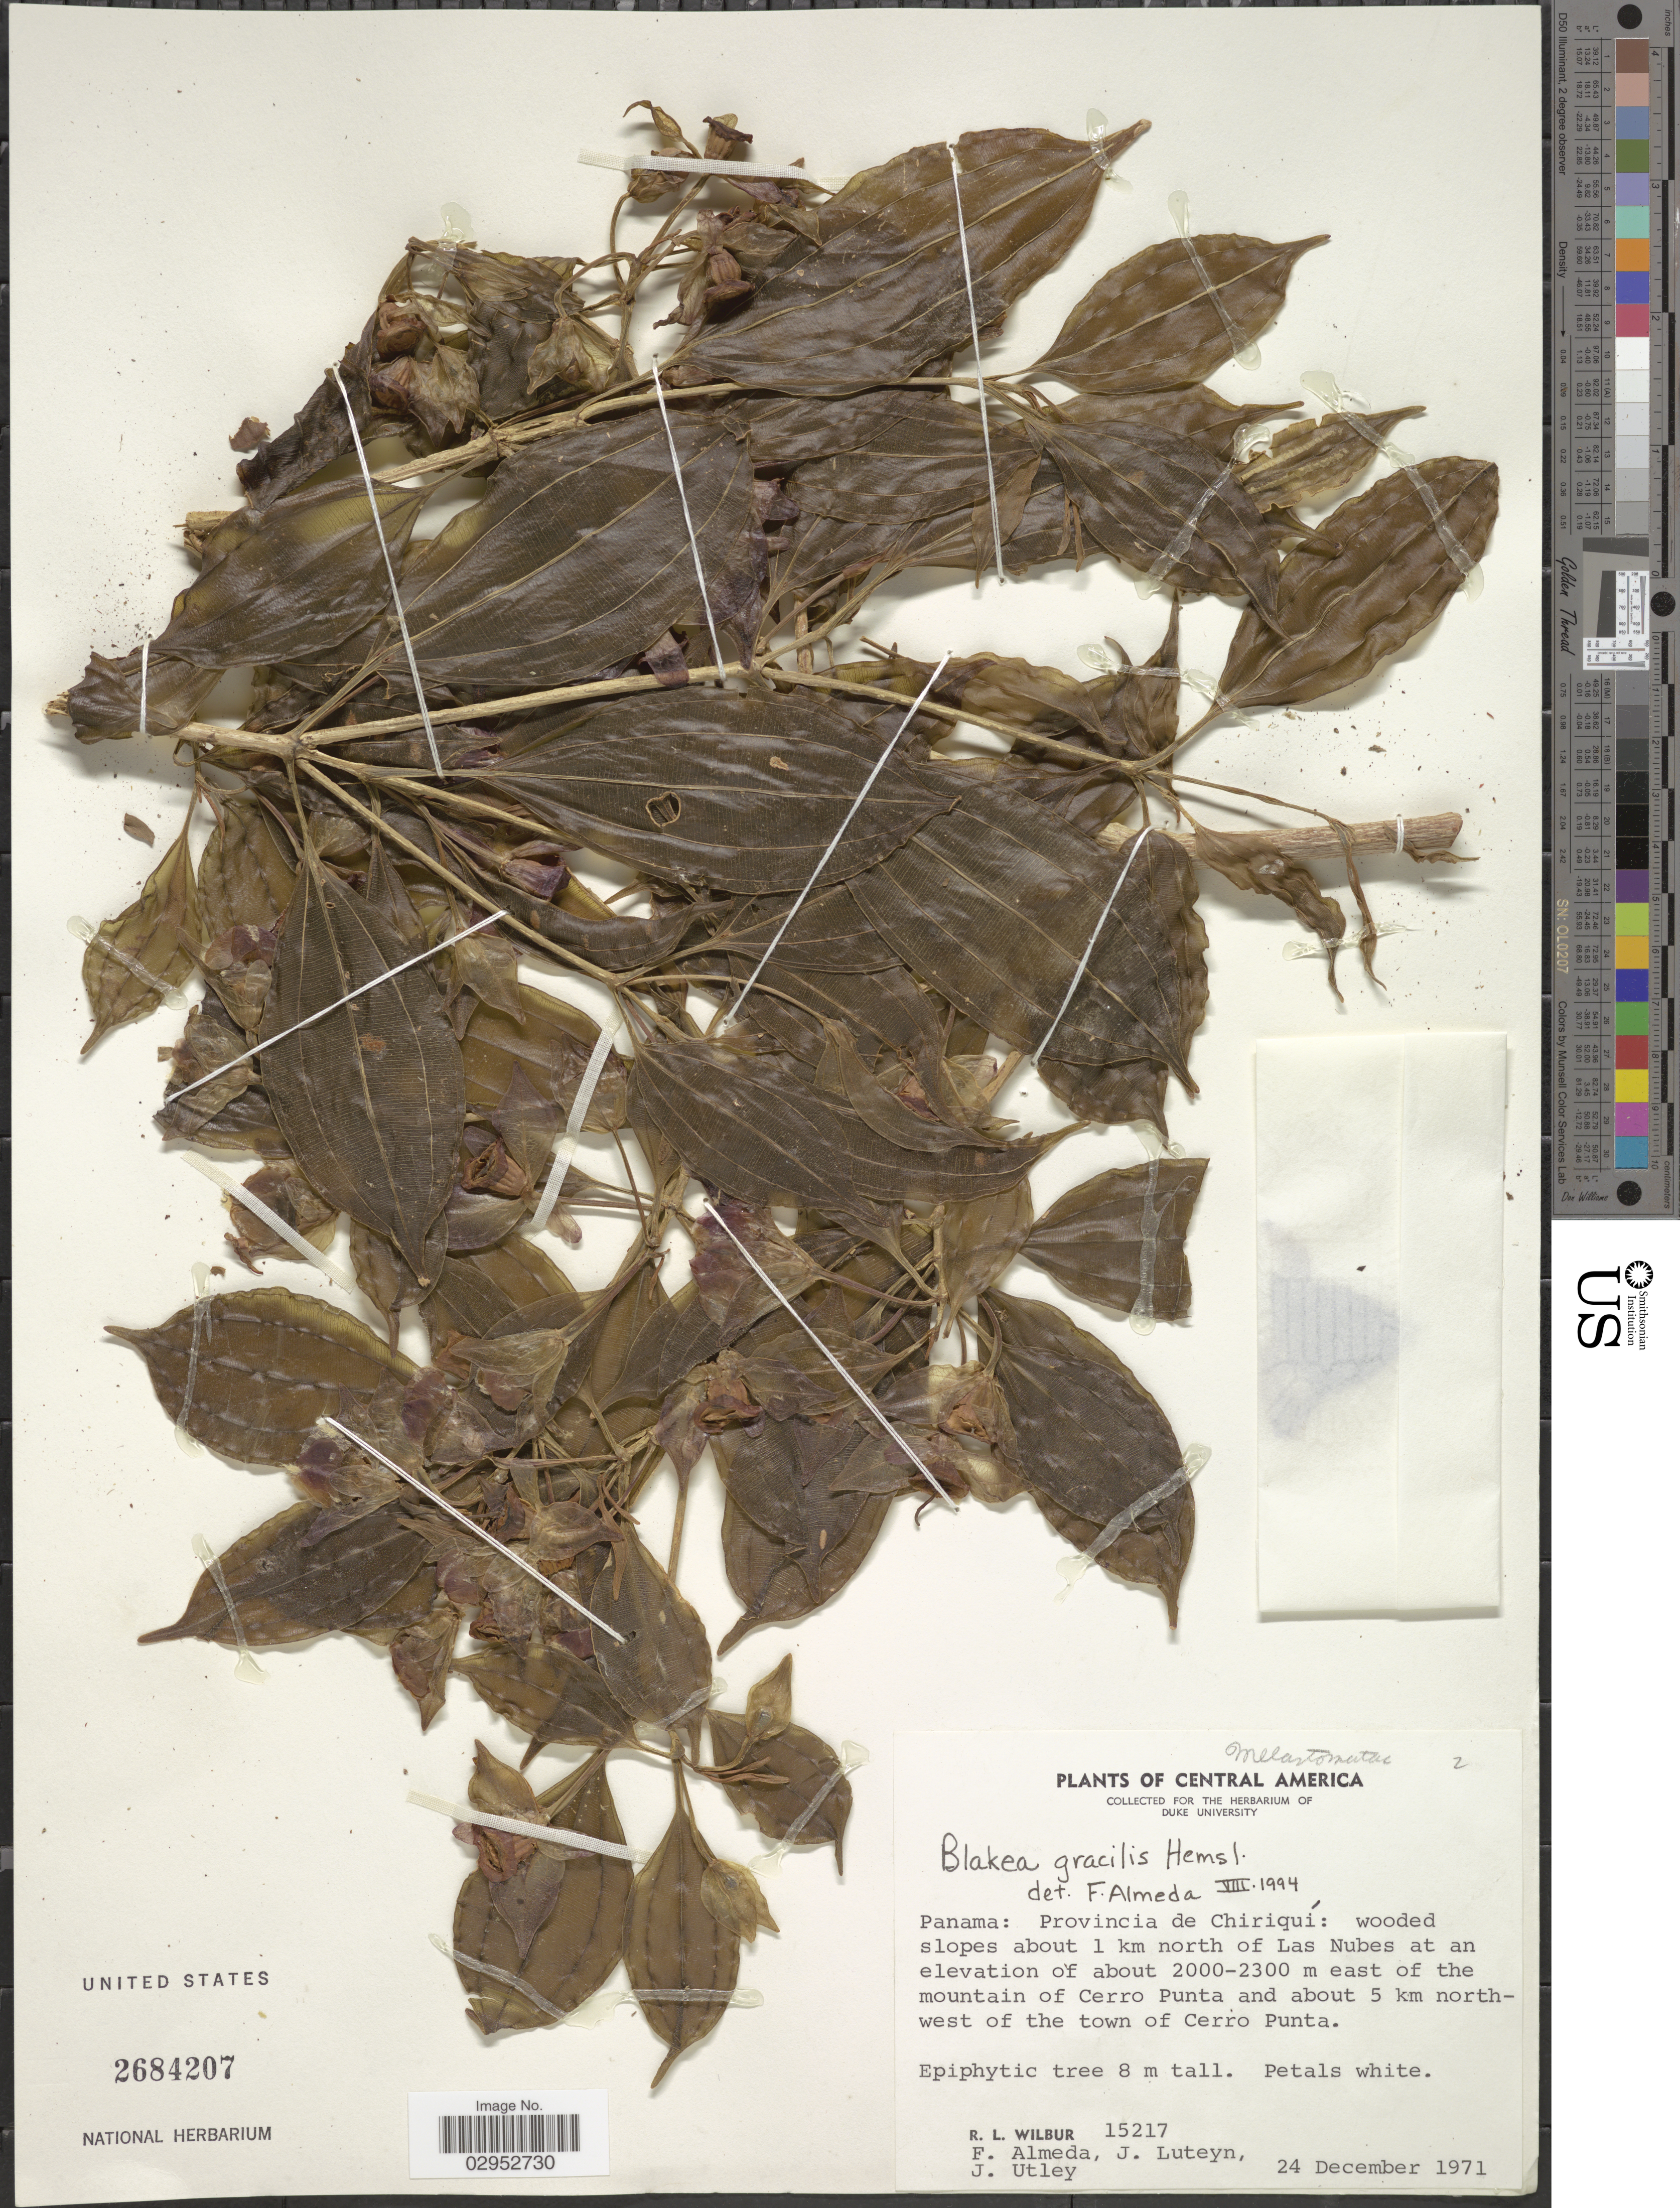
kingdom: Plantae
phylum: Tracheophyta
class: Magnoliopsida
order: Myrtales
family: Melastomataceae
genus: Blakea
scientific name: Blakea gracilis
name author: Hemsl.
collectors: R. L. Wilbur, F. Almeda, J. L. Luteyn & J. Utley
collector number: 15217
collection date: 1971-12-24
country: Panama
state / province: Chiriqui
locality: Provincia de Chiriquí: wooded slopes about 1 km north of Las Nubes, east of the mountain of Cerro Punta and about 5 km north-west of the town of Cerro Punta.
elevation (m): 2000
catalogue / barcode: US 2684207